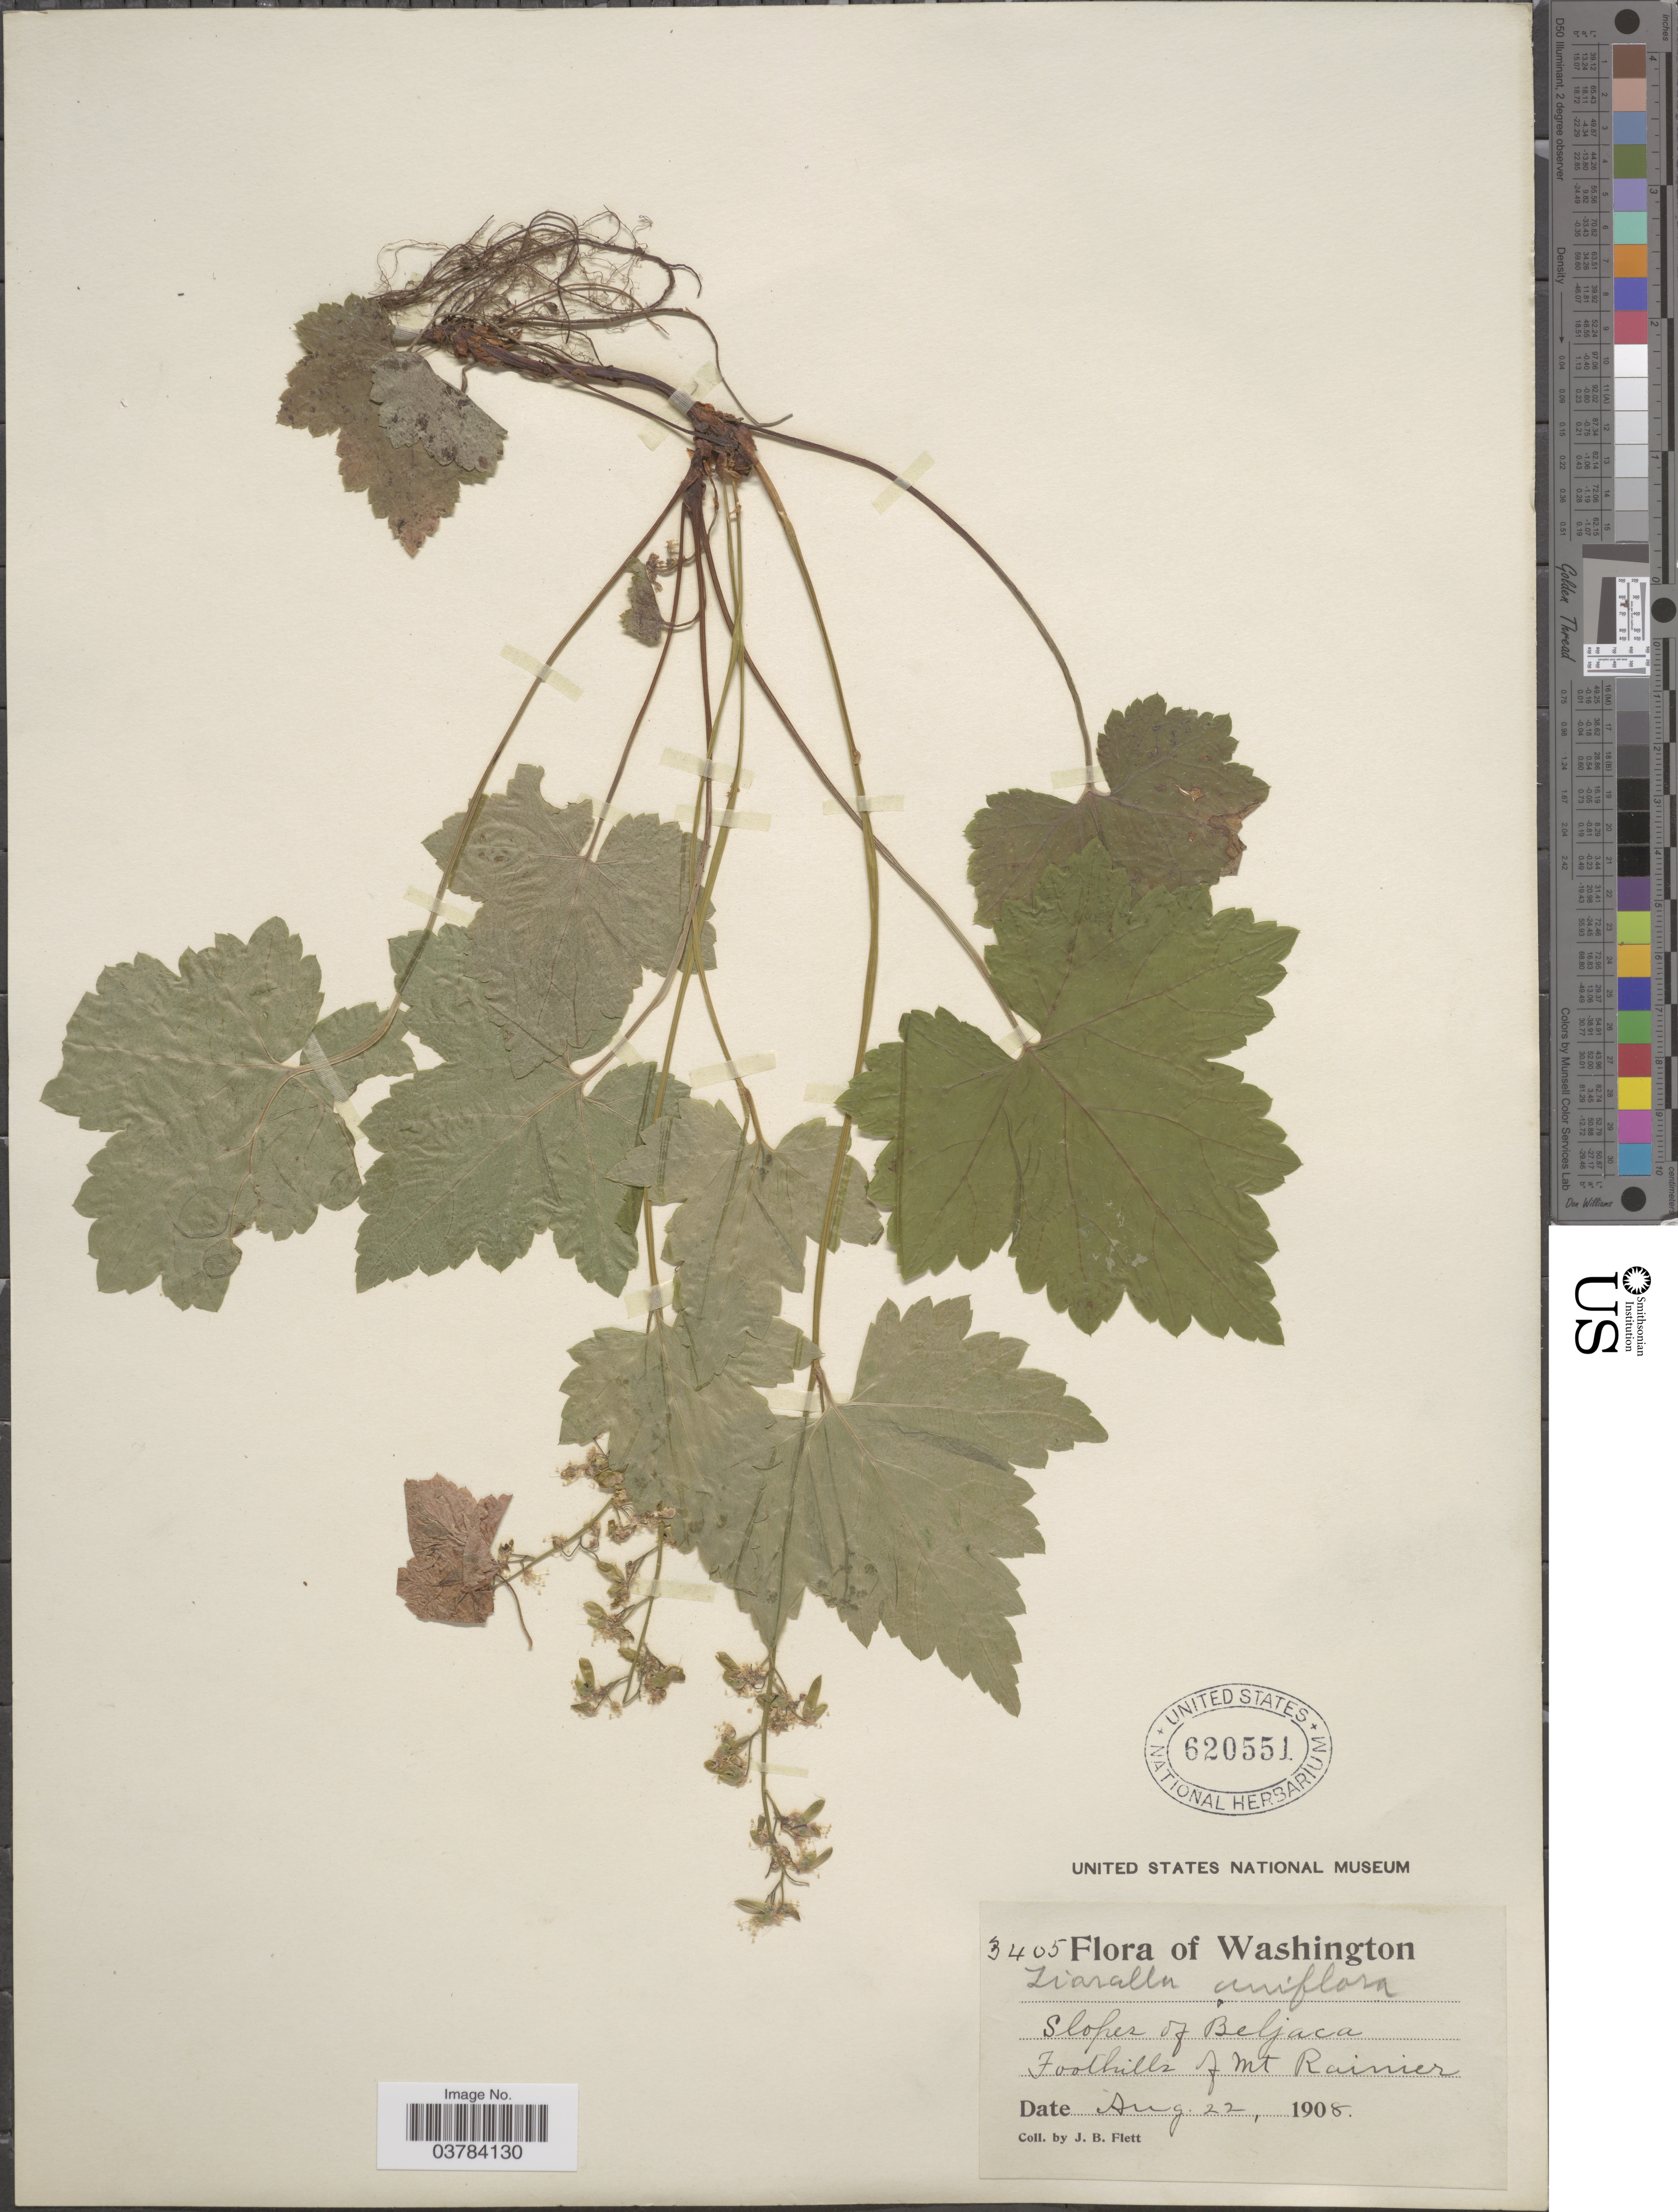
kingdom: Plantae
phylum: Tracheophyta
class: Magnoliopsida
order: Saxifragales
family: Saxifragaceae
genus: Tiarella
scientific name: Tiarella unifoliata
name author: Hook.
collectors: J. Flett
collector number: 3405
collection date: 1908-08-22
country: United States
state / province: Washington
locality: Slopes of Beljaca. Foothills of Mt Rainier.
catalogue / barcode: US 620551